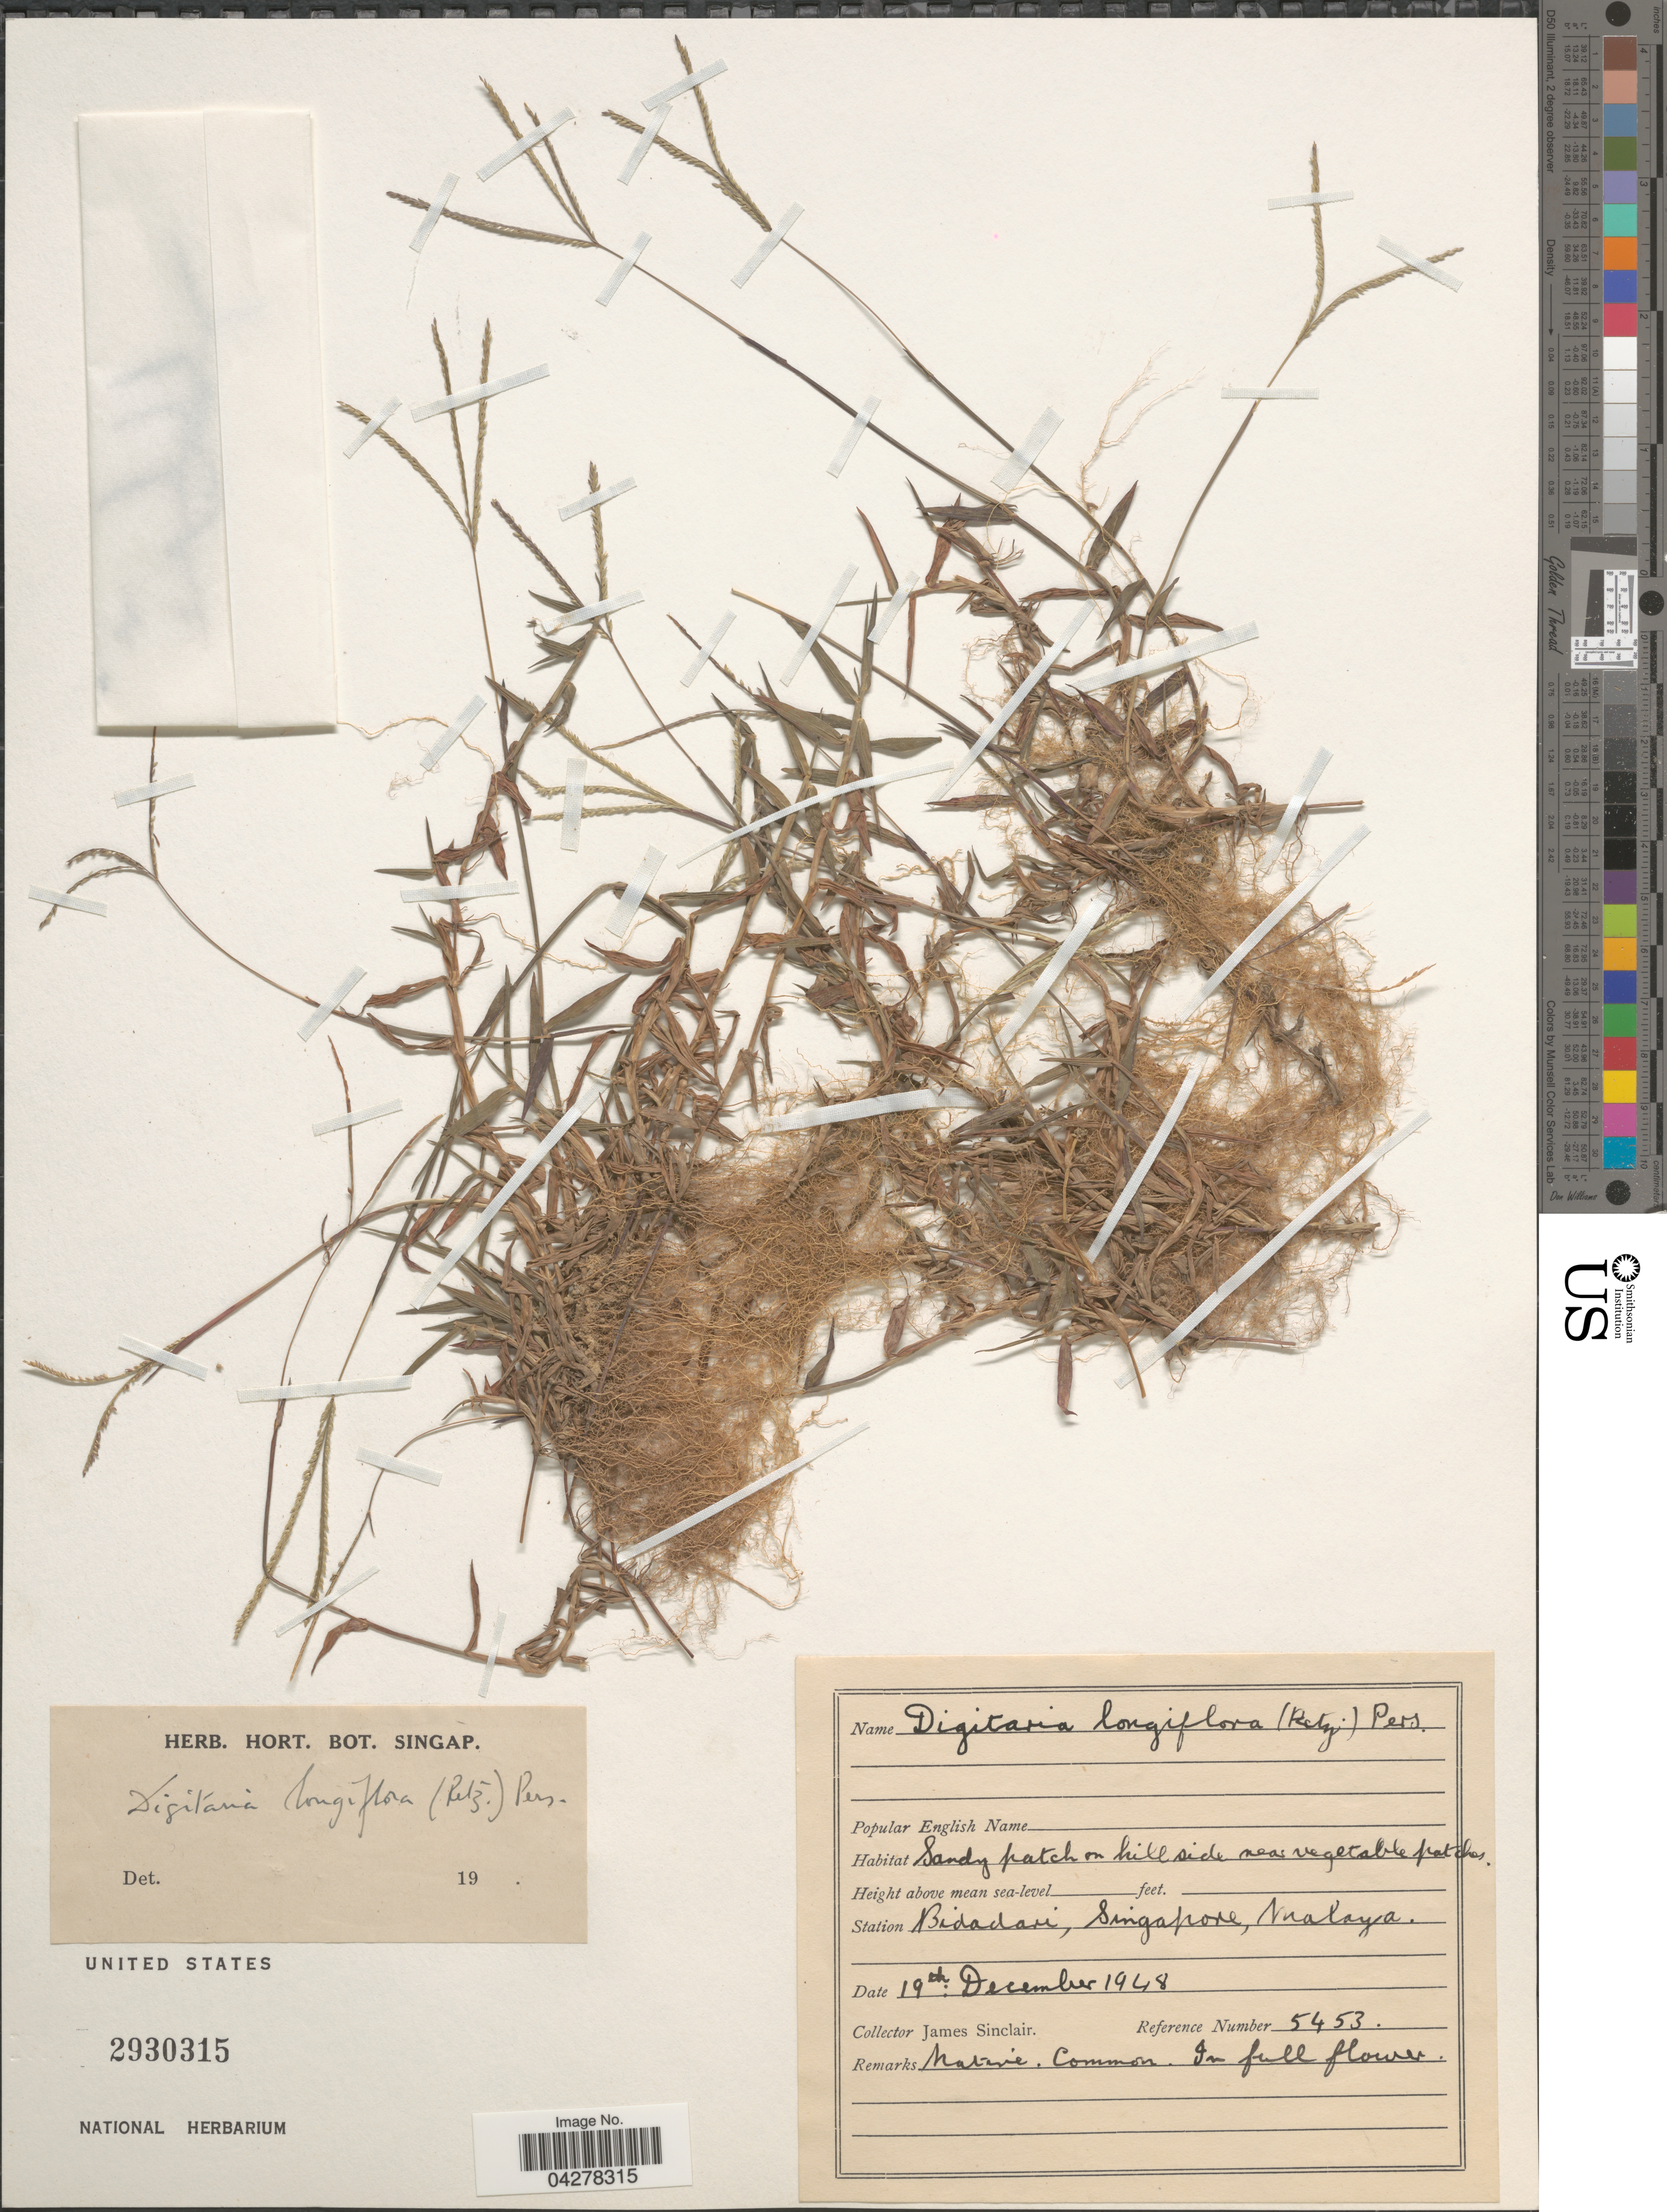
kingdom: Plantae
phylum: Tracheophyta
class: Liliopsida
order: Poales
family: Poaceae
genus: Digitaria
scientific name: Digitaria longiflora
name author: (Retz.) Pers.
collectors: J. Sinclair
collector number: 5453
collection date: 1948-12-19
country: Singapore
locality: Sandy patch on hill side near vegetable patches. Bidadari, Malaya.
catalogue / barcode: US 2930315